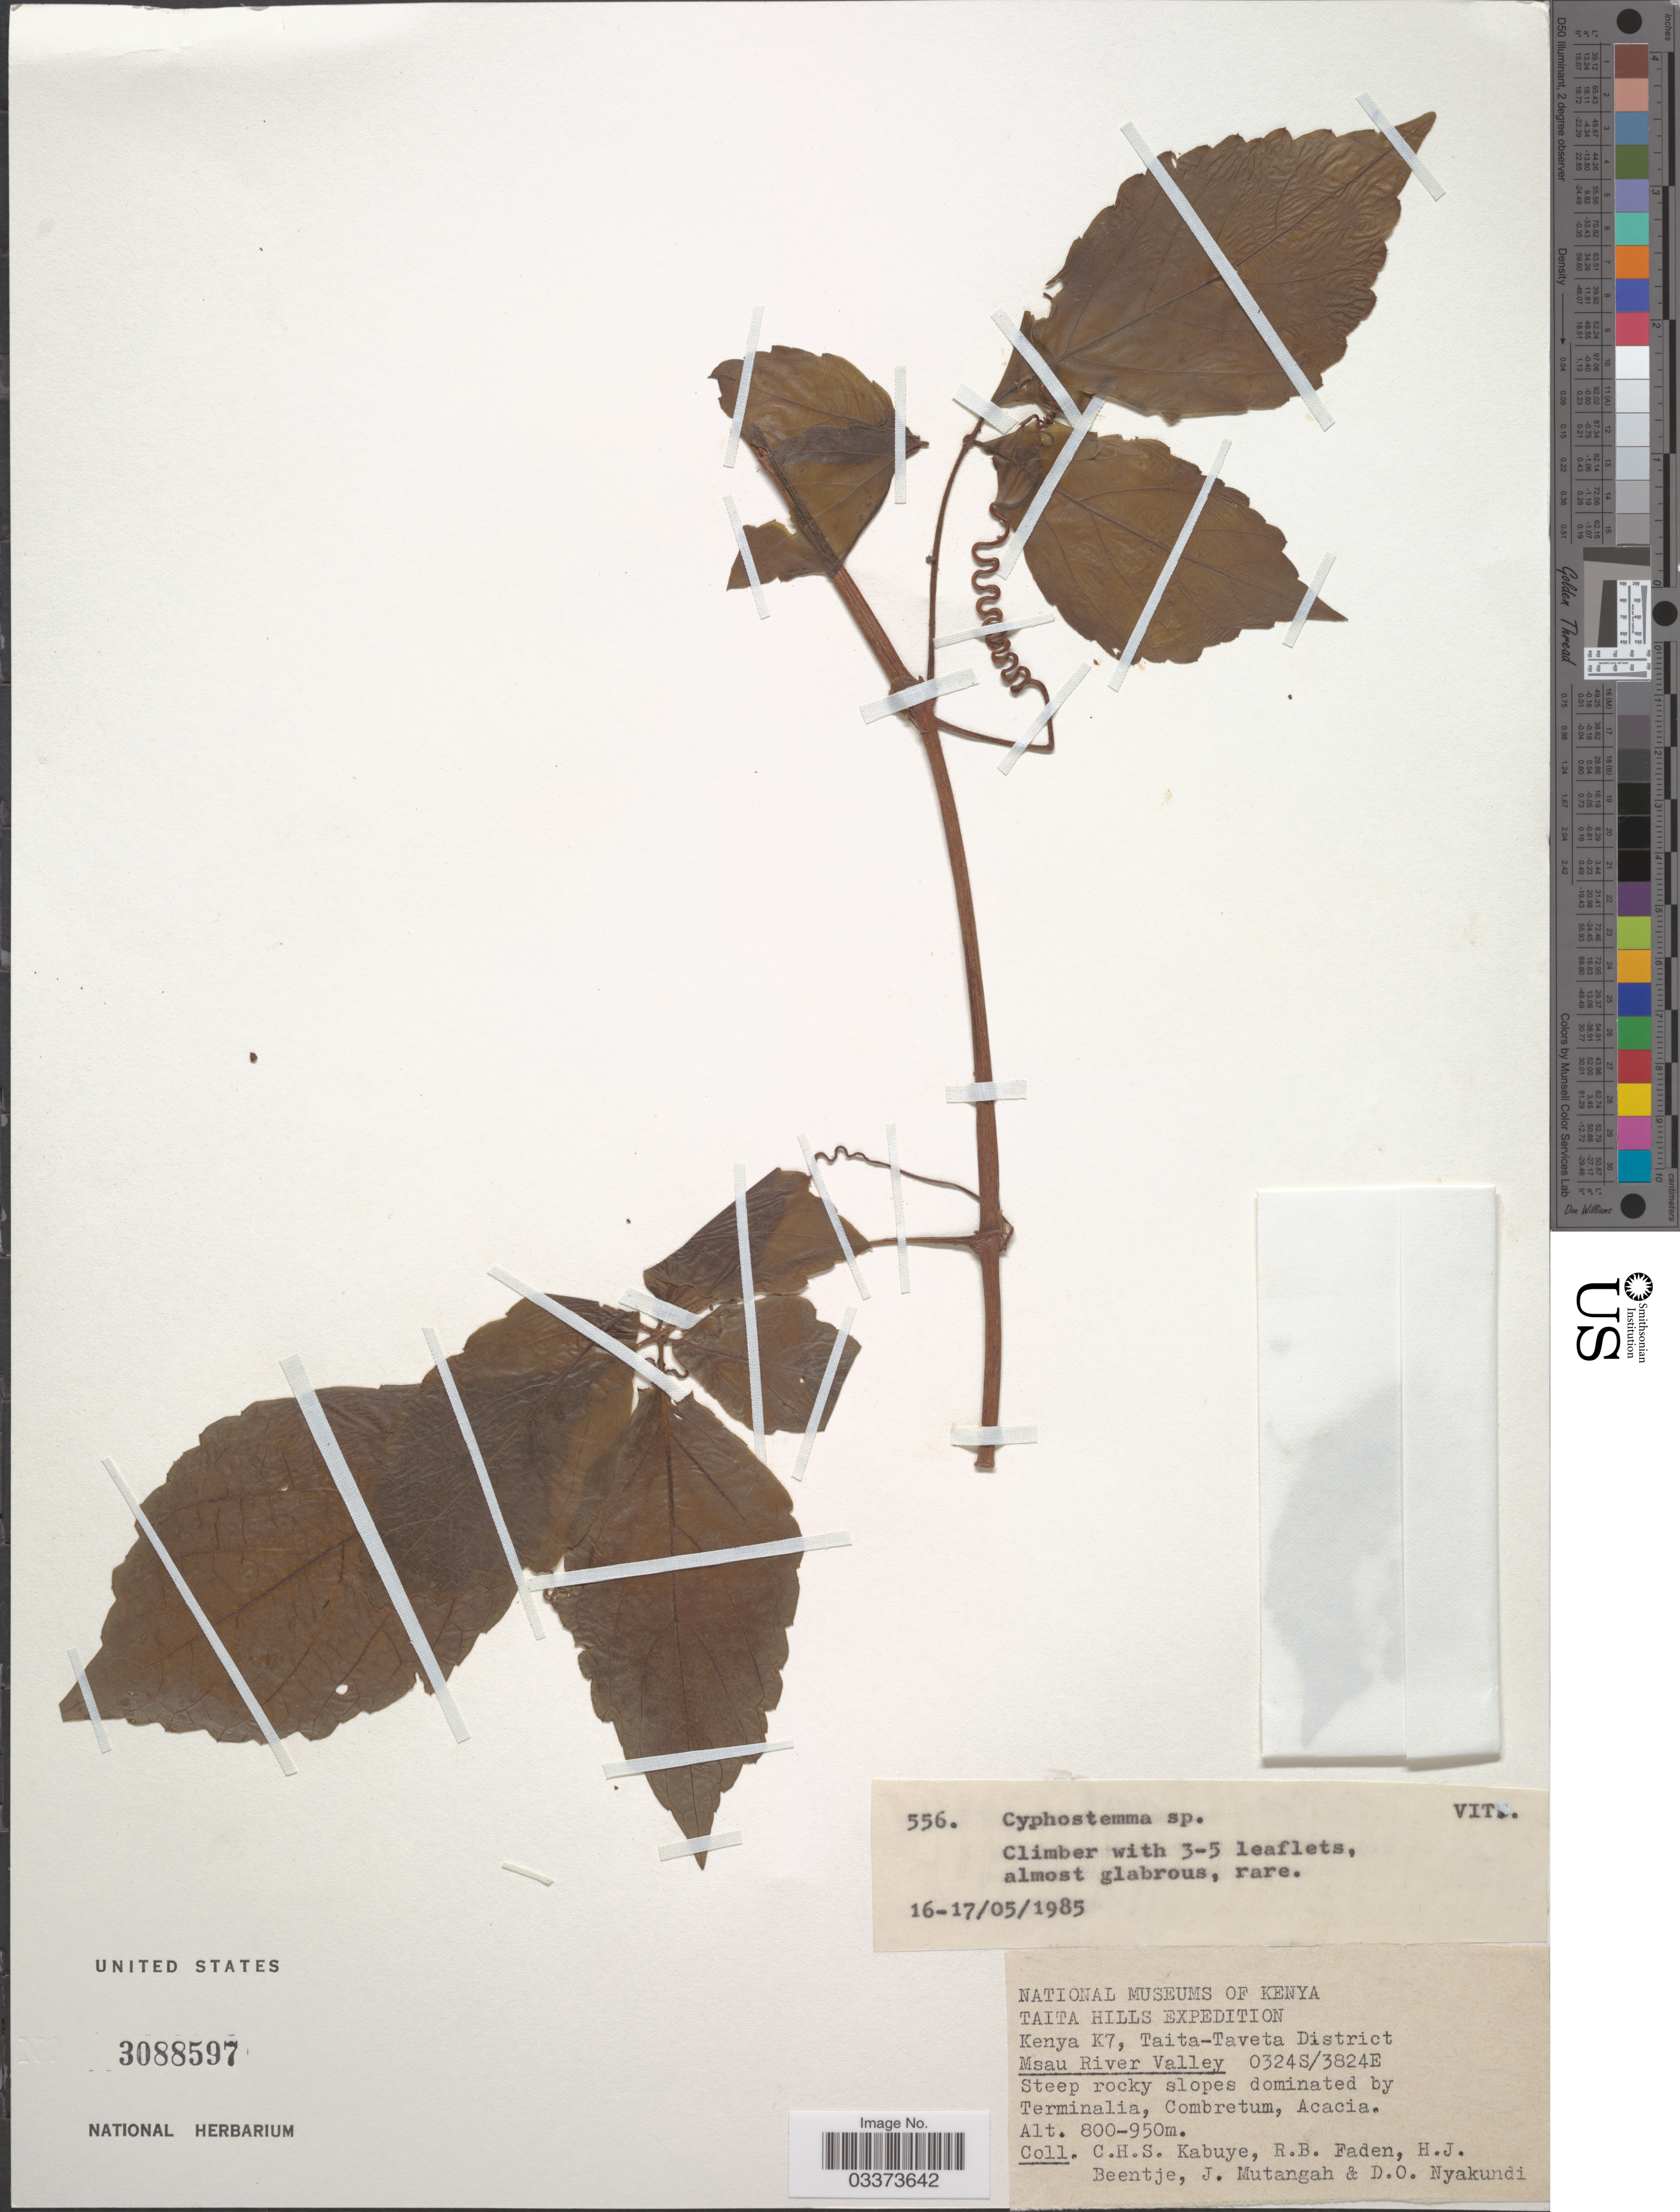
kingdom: Plantae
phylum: Tracheophyta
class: Magnoliopsida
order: Vitales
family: Vitaceae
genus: Cyphostemma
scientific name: Cyphostemma sp.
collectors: C. Kabuye, R. B. Faden, H. J. Beentje, J. Mutangah & D. Nyakundi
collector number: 556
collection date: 1985-05-16/1985-05-17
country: Kenya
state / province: Taita Taveta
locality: Taita Hills. Kenya K7, Taita-Taveta District Msau River Valley.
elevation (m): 800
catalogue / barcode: US 3088597